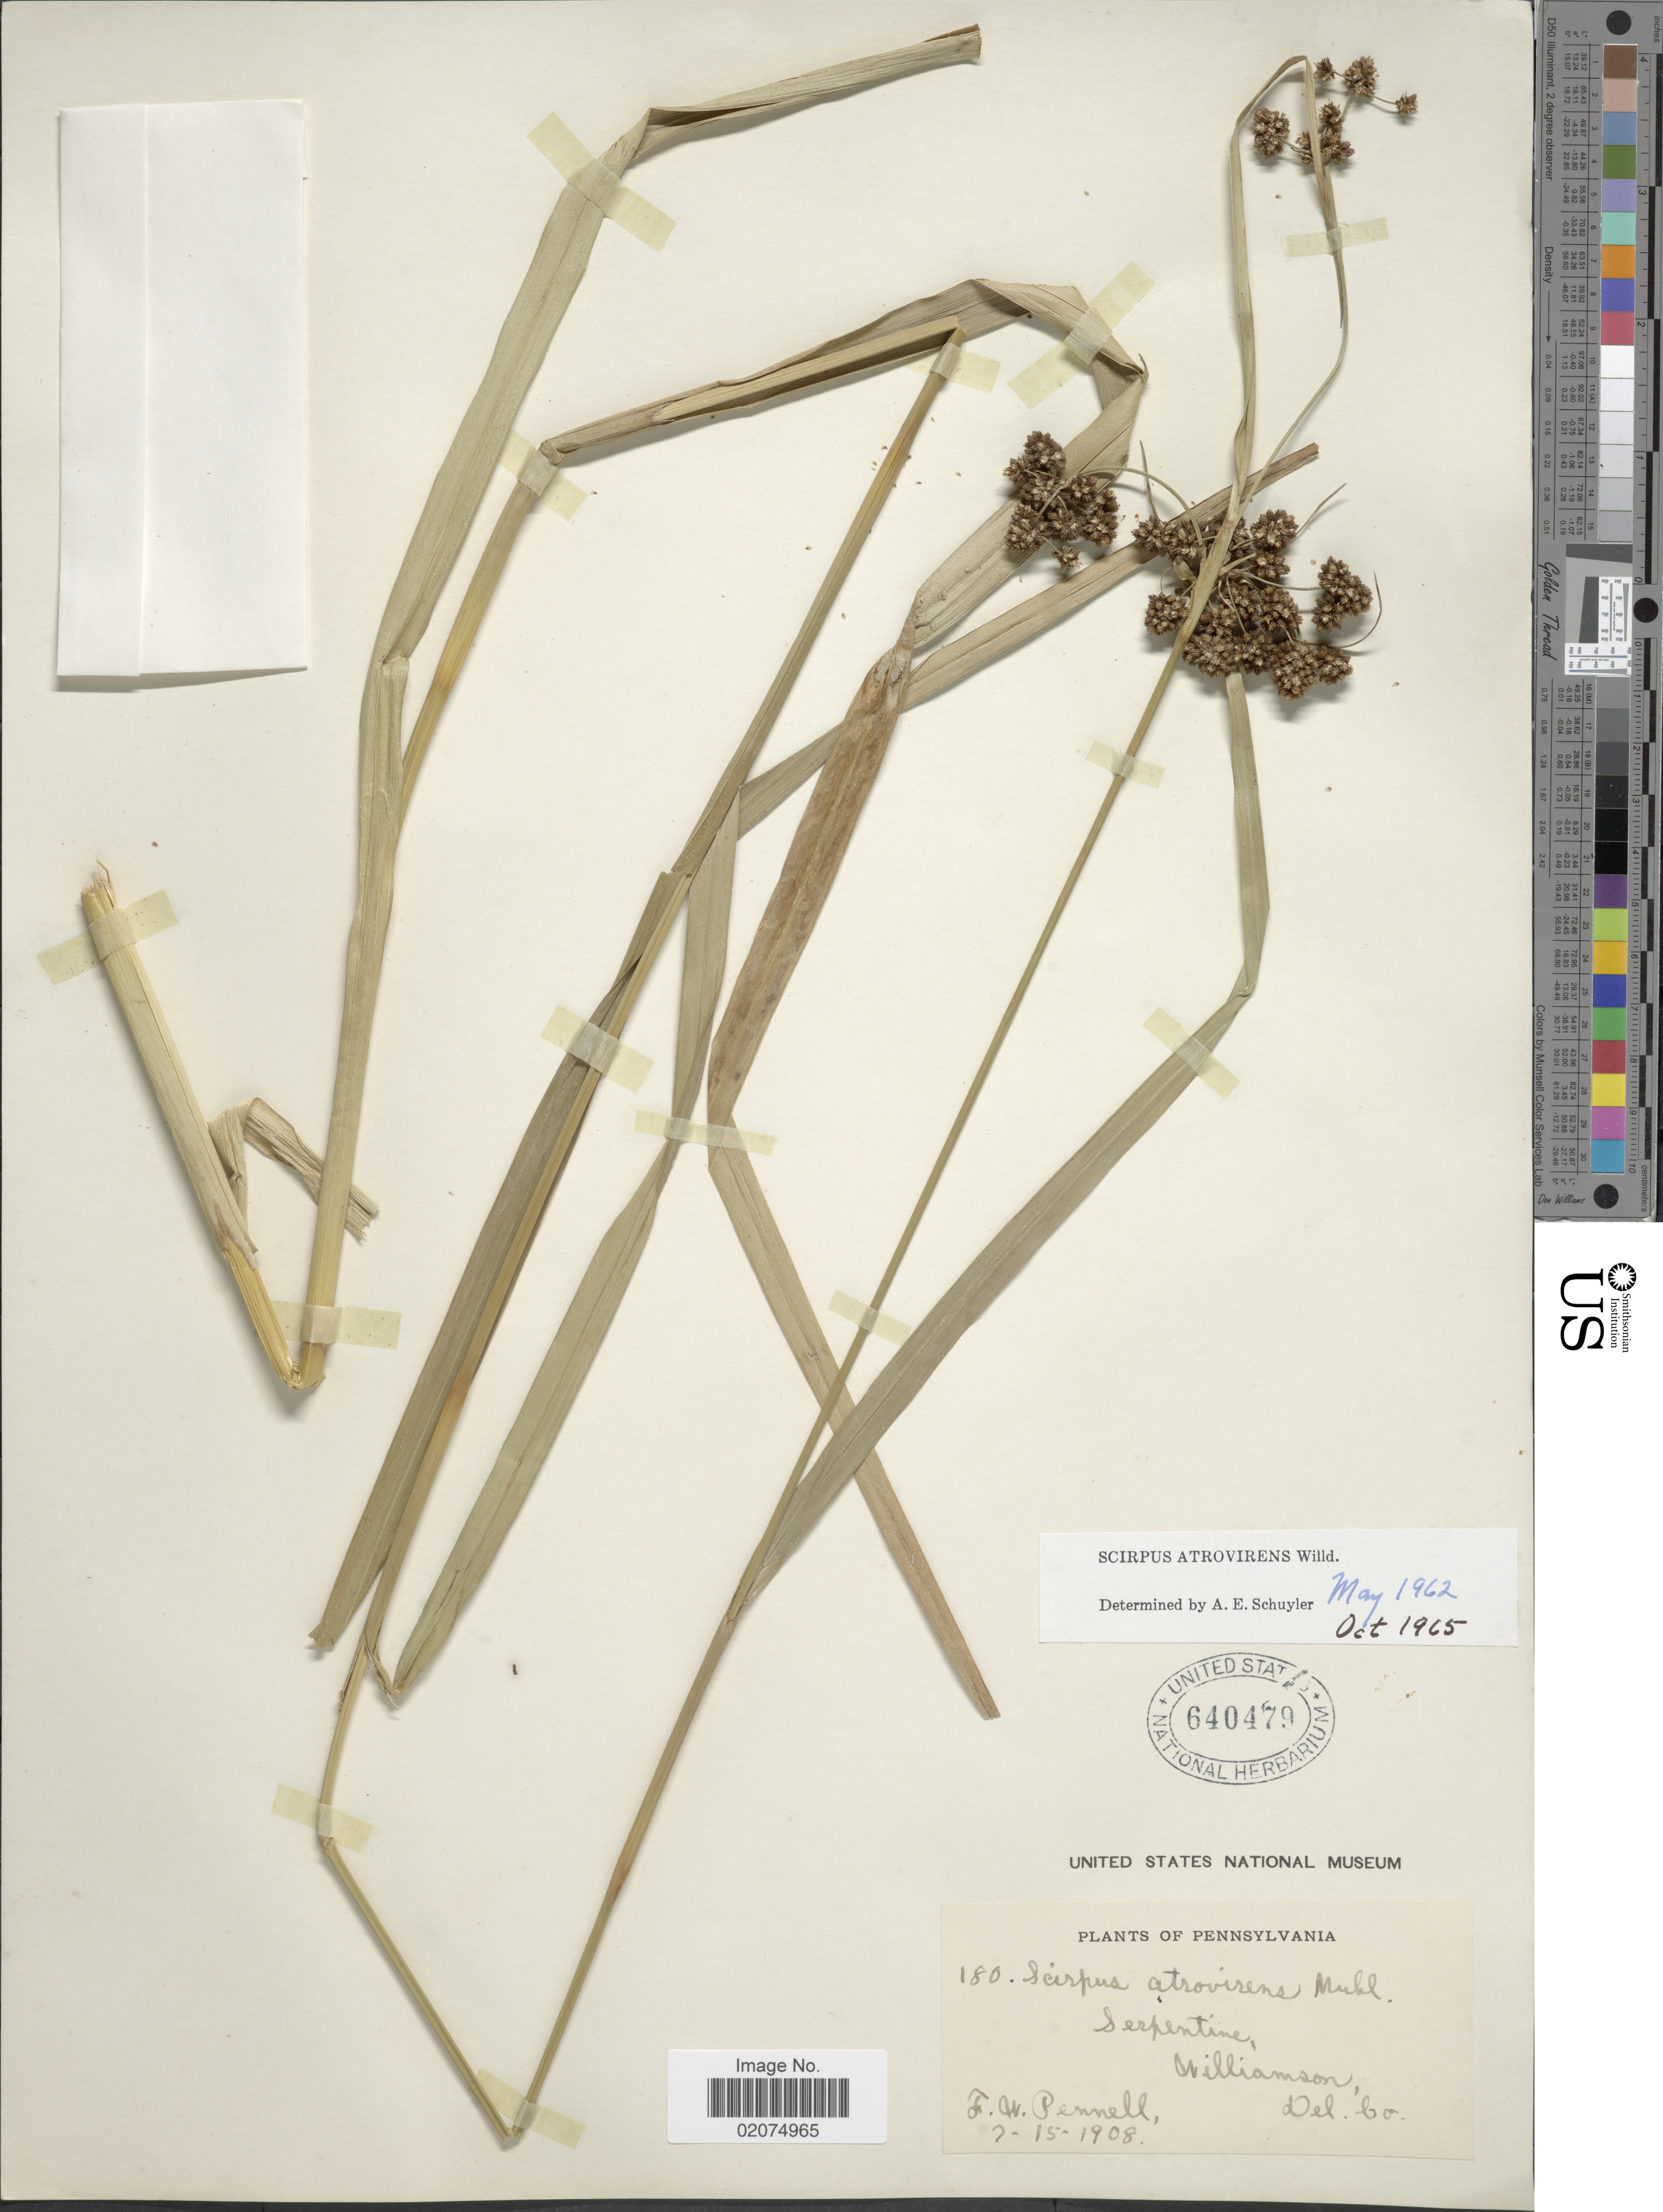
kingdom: Plantae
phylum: Tracheophyta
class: Liliopsida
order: Poales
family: Cyperaceae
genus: Scirpus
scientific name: Scirpus atrovirens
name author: Willd.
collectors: F. W. Pennell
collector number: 180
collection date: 1908-07-15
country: United States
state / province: Pennsylvania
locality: Serpentine, Williamson, Del. Co.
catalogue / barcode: US 640479